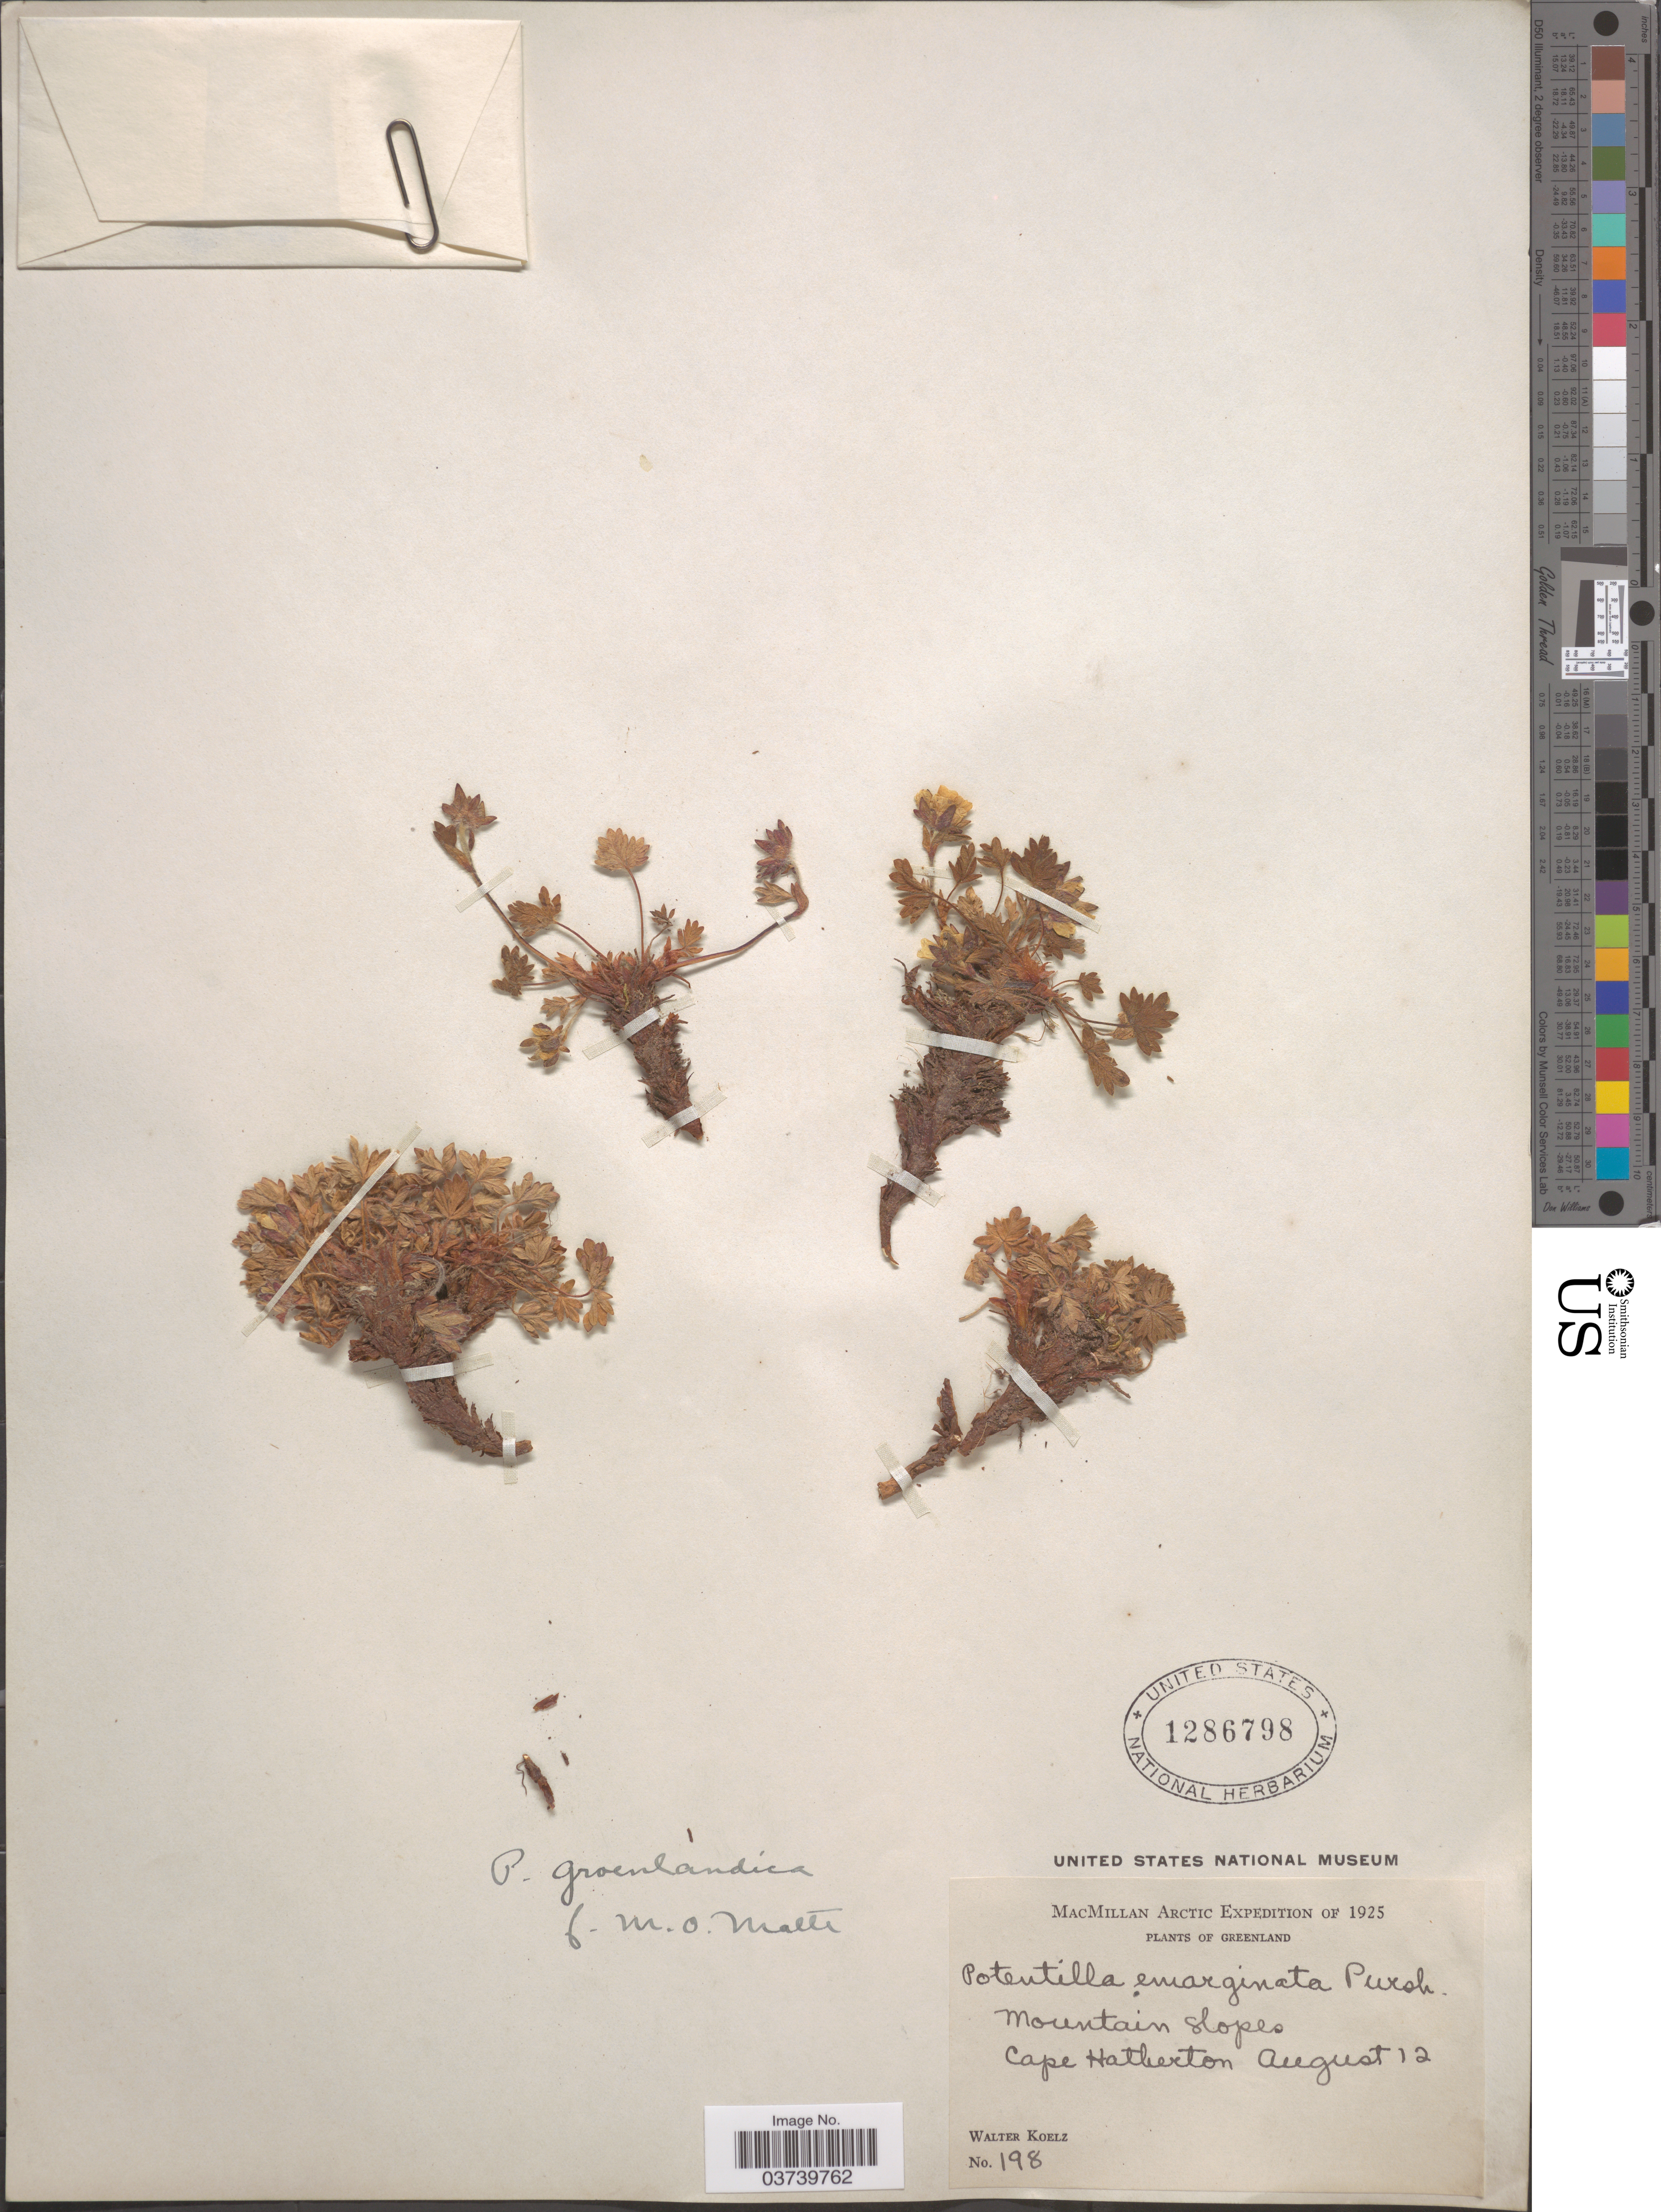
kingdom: Plantae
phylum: Tracheophyta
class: Magnoliopsida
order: Rosales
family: Rosaceae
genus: Potentilla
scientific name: Potentilla groenlandica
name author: R. Br.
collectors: W. N. Koelz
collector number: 198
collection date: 1925-08-12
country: Greenland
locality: Mountain slopes, Cape Hatherton.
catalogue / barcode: US 1286798